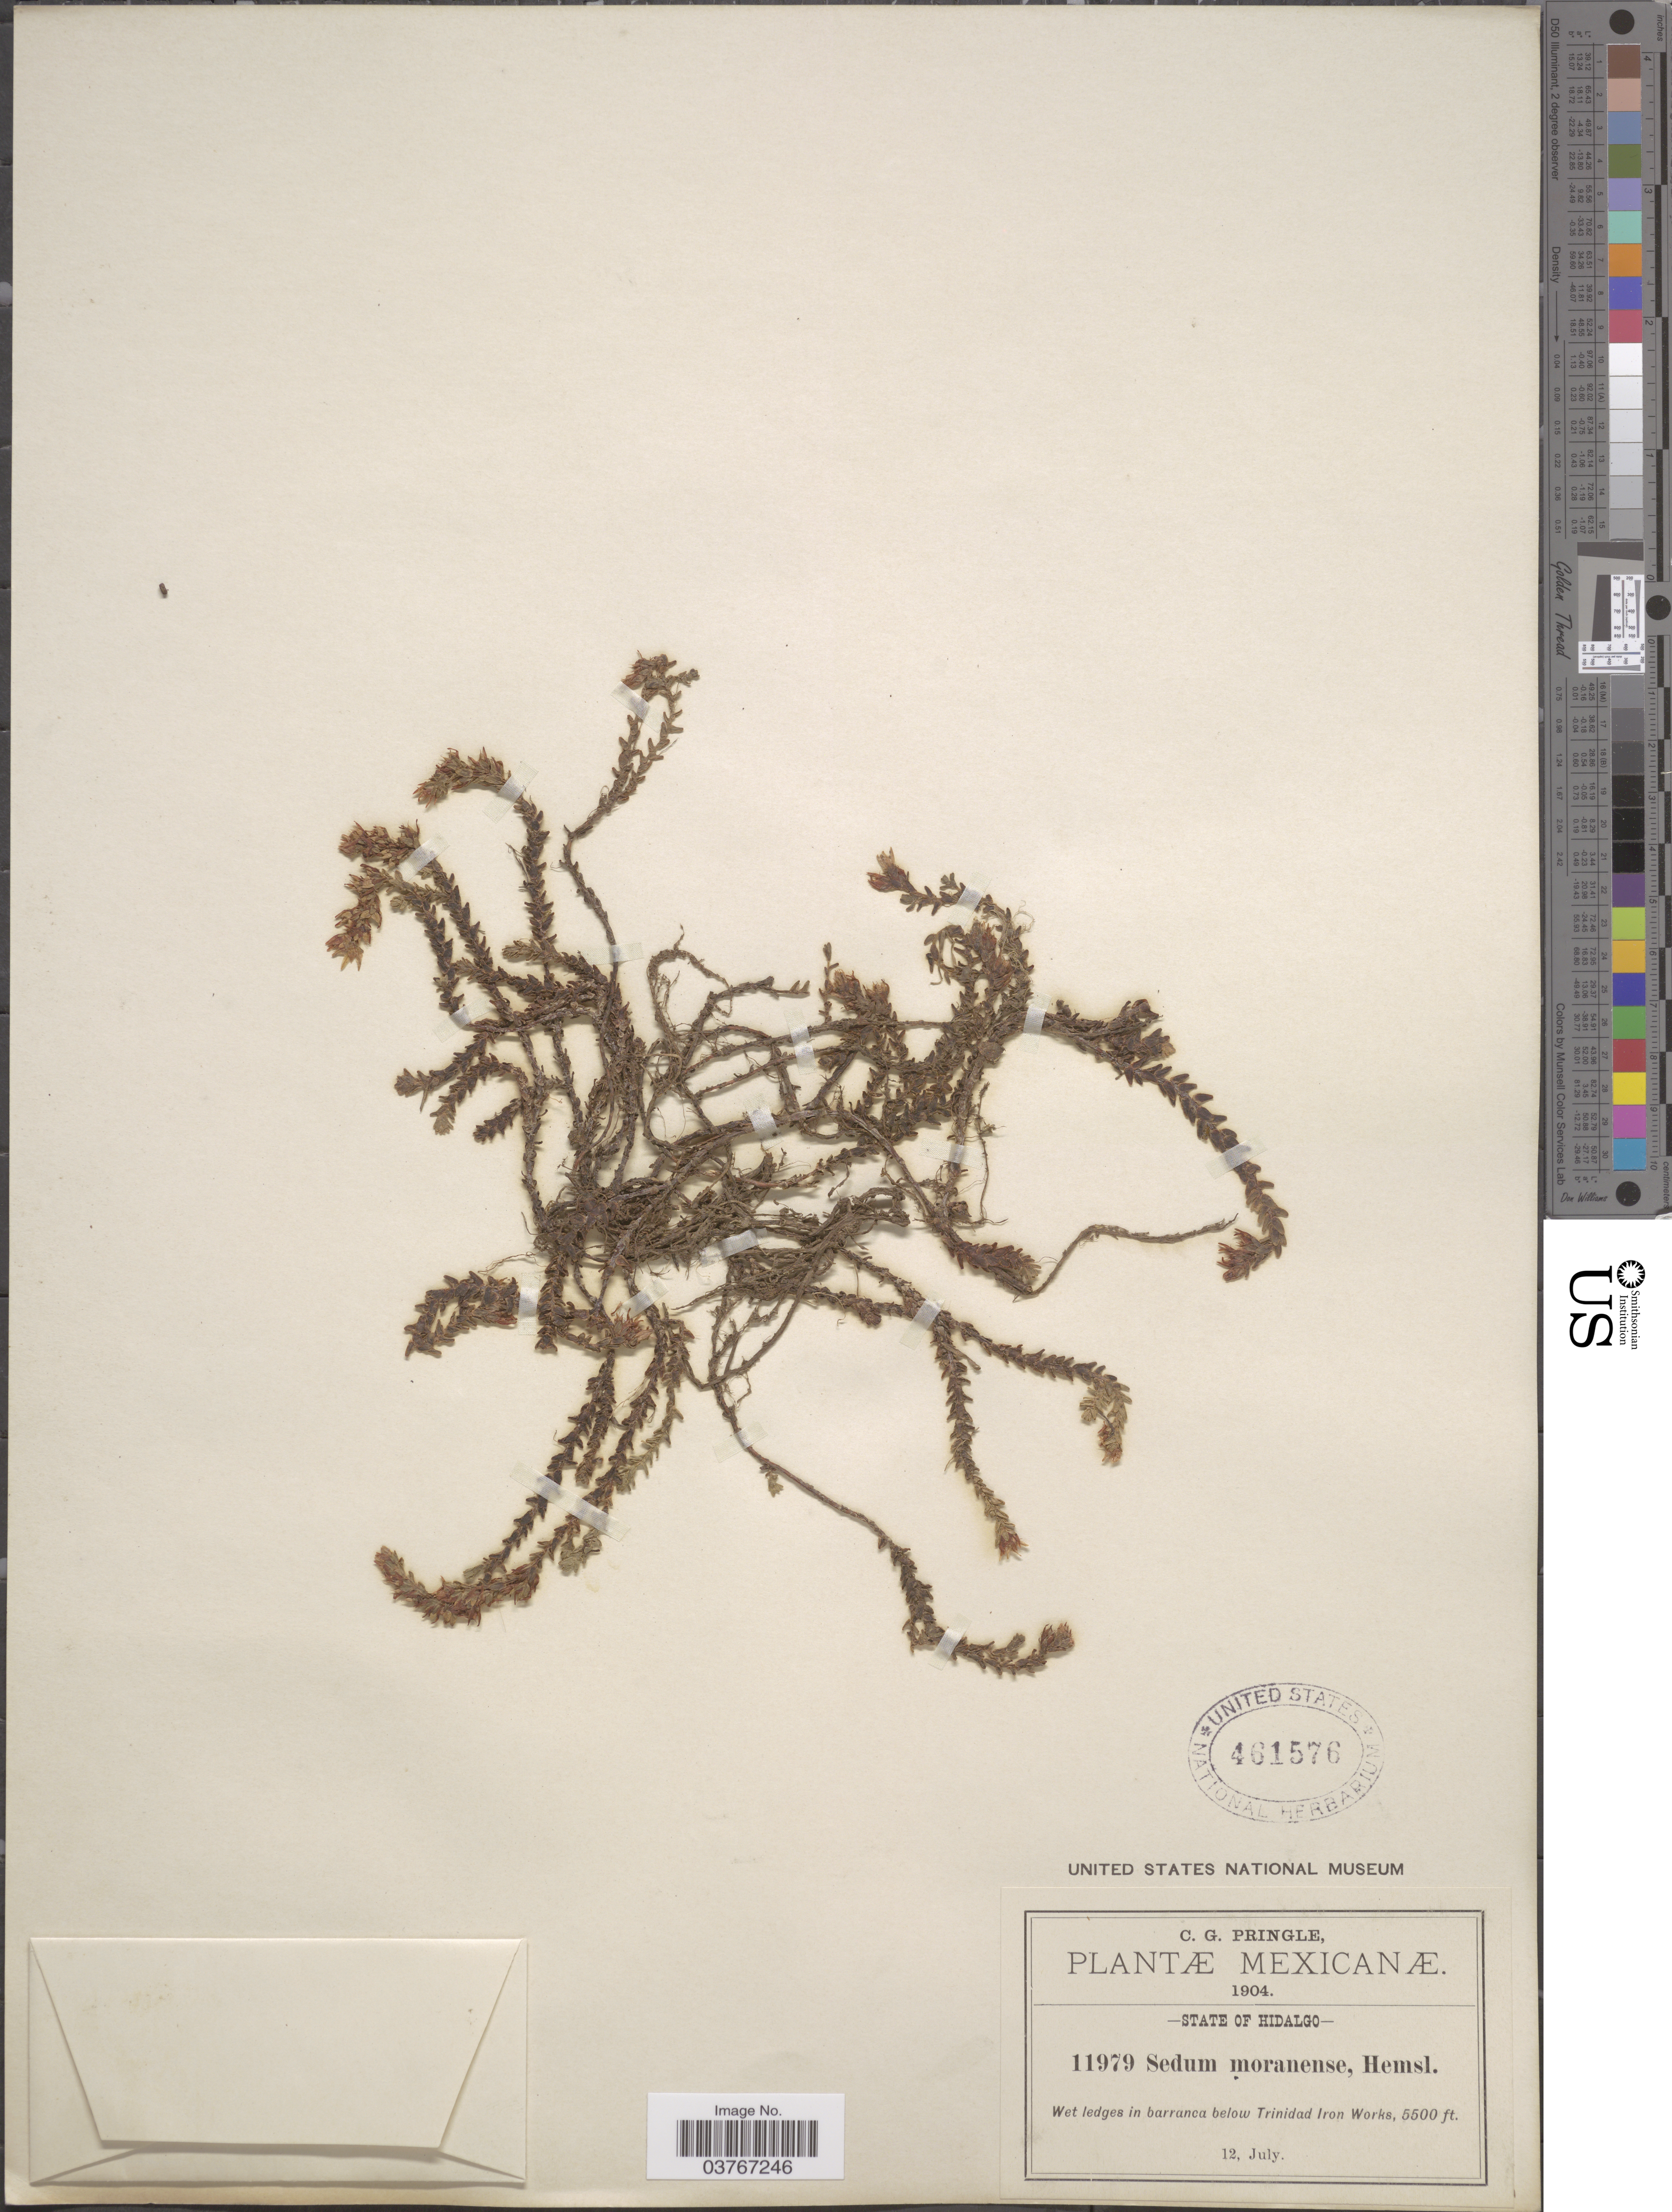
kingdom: Plantae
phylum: Tracheophyta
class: Magnoliopsida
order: Saxifragales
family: Crassulaceae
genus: Sedum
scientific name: Sedum moranense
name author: Kunth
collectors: C. G. Pringle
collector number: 11979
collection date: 1904-07-12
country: Mexico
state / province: Hidalgo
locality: State of Hidalgo. Wet ledges in barranca below Trinidad Iron Works.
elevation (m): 1676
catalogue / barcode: US 461576